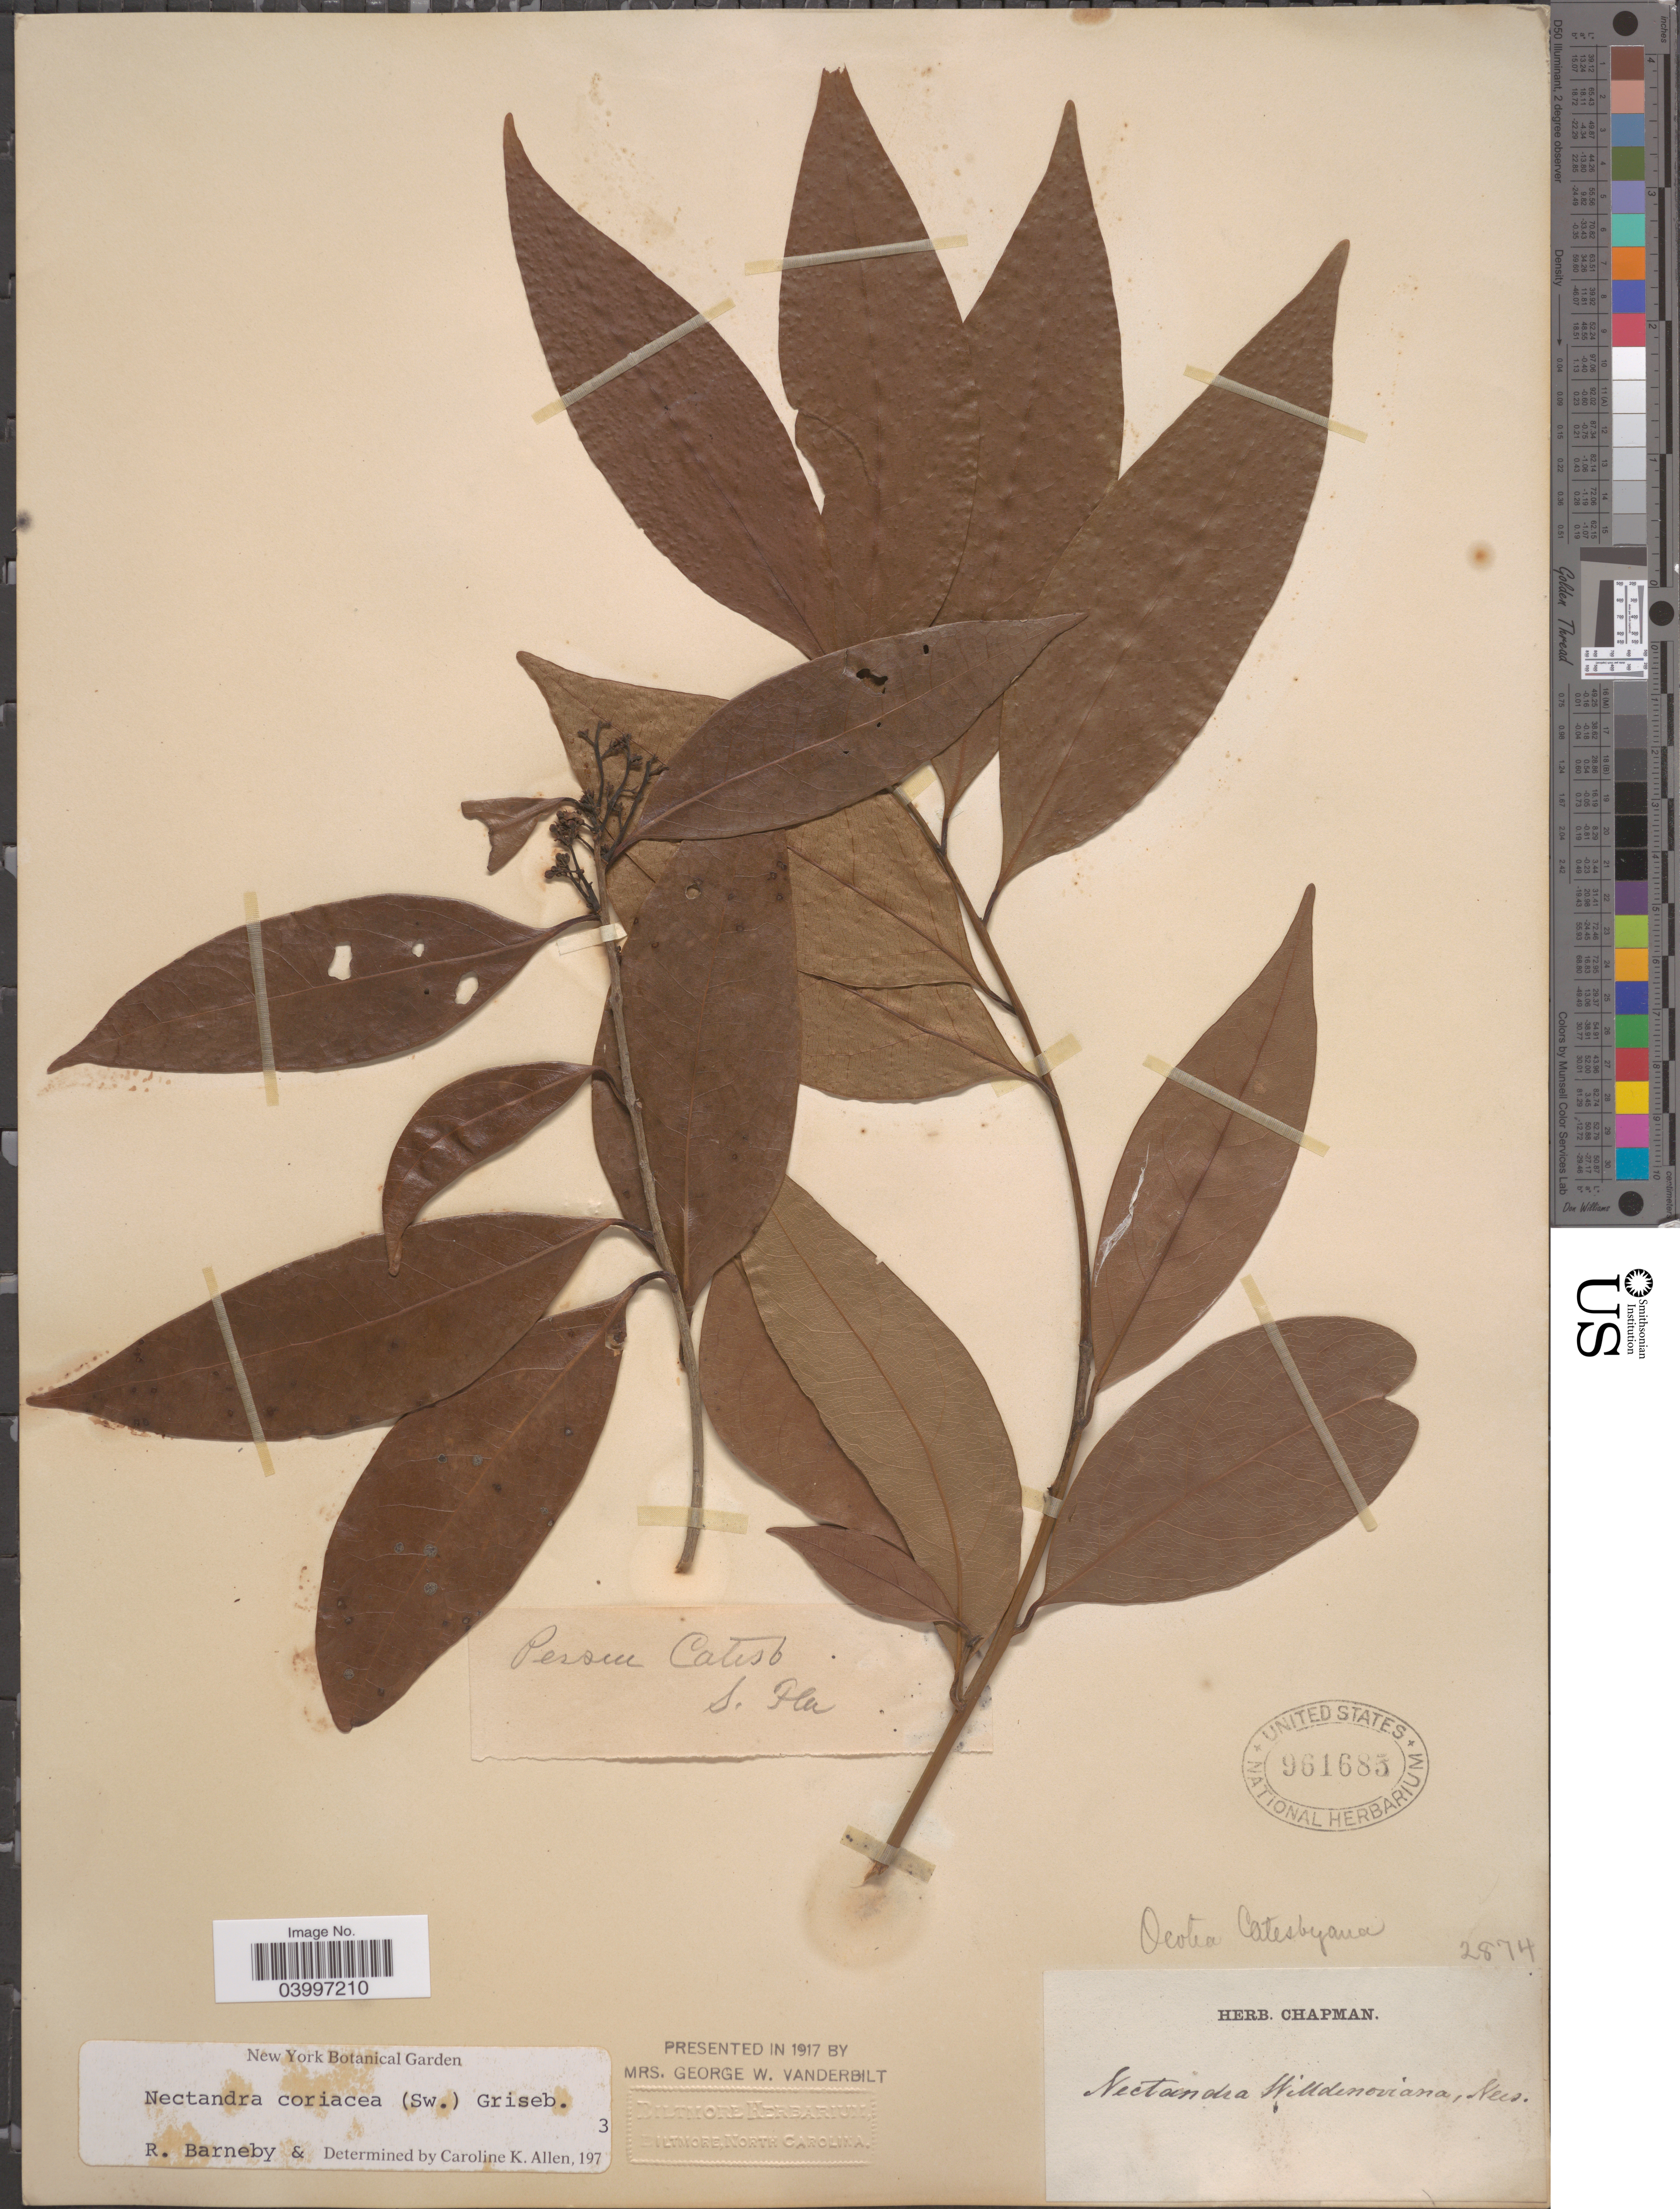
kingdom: Plantae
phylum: Tracheophyta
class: Magnoliopsida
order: Laurales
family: Lauraceae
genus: Nectandra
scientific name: Nectandra coriacea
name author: (Sw.) Griseb.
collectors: ex herb. Chapman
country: United States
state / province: Florida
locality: S. Fla.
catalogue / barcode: US 961685